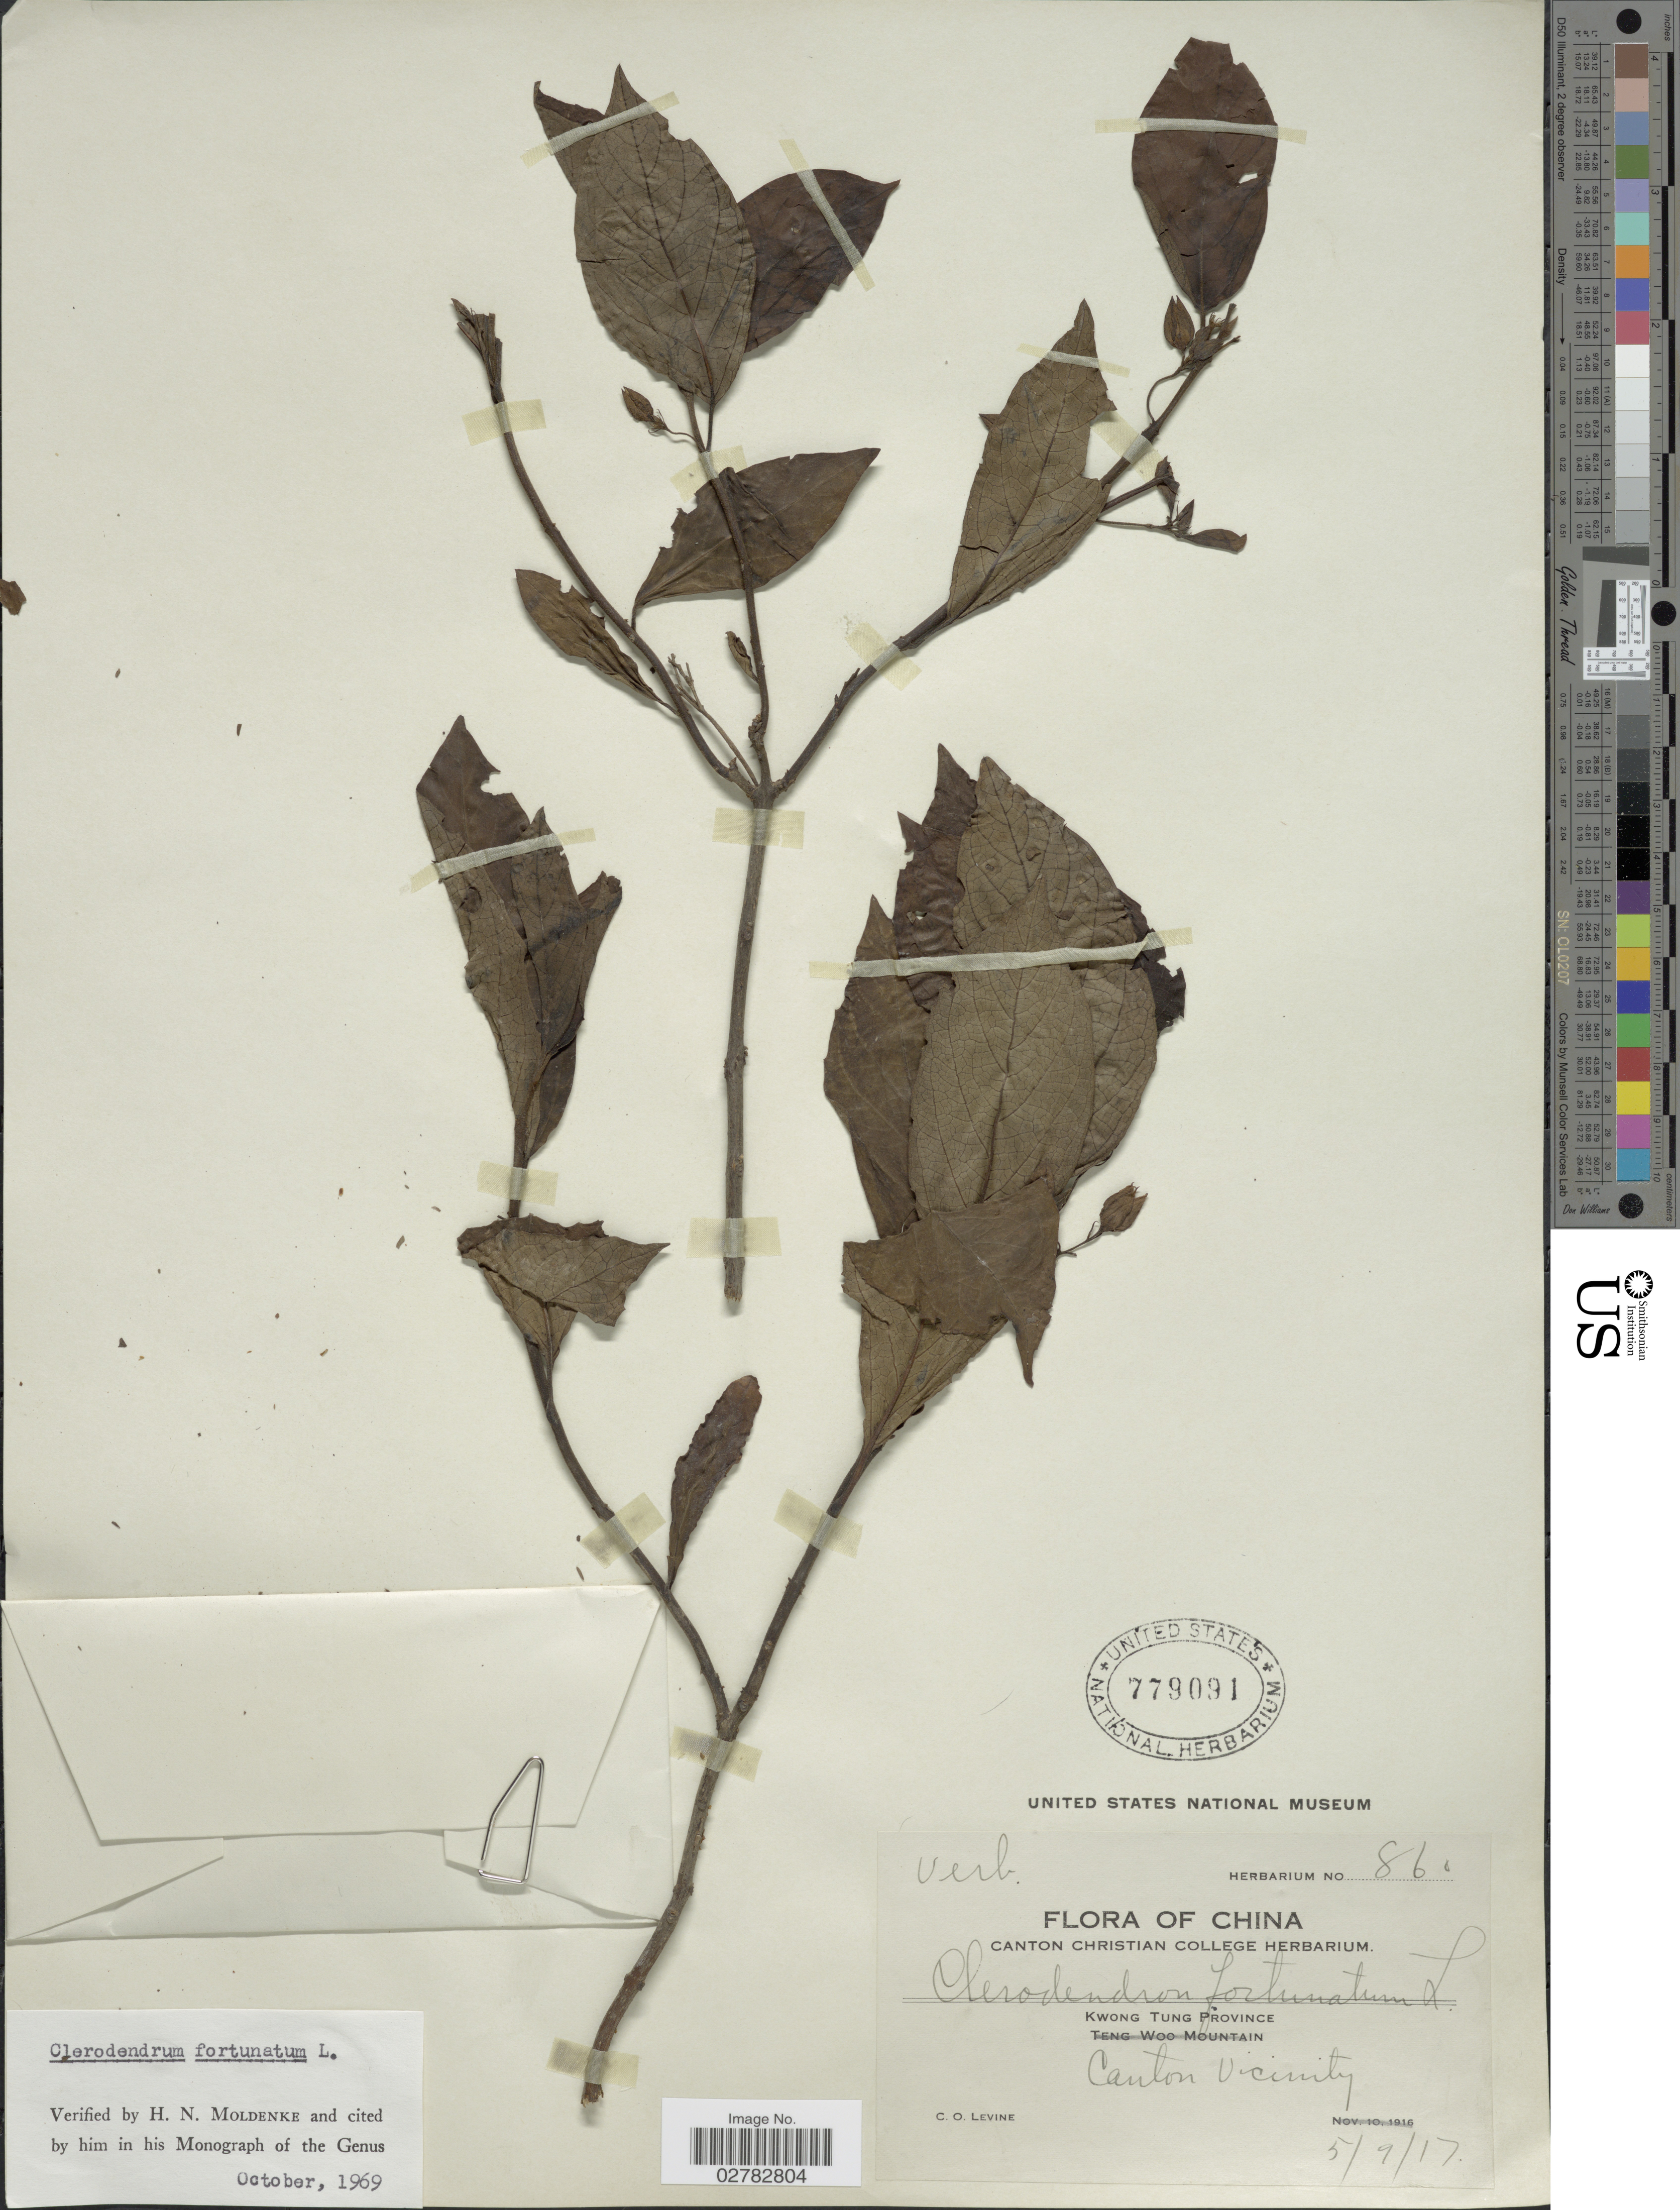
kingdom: Plantae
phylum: Tracheophyta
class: Magnoliopsida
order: Lamiales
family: Lamiaceae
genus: Clerodendrum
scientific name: Clerodendrum fortunatum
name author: L.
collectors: C. O. Levine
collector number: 860*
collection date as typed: Transcribed d/m/y: 9/5/17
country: China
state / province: Guangdong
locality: Kwong Tung Province. Canton Vicinity.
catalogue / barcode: US 779091